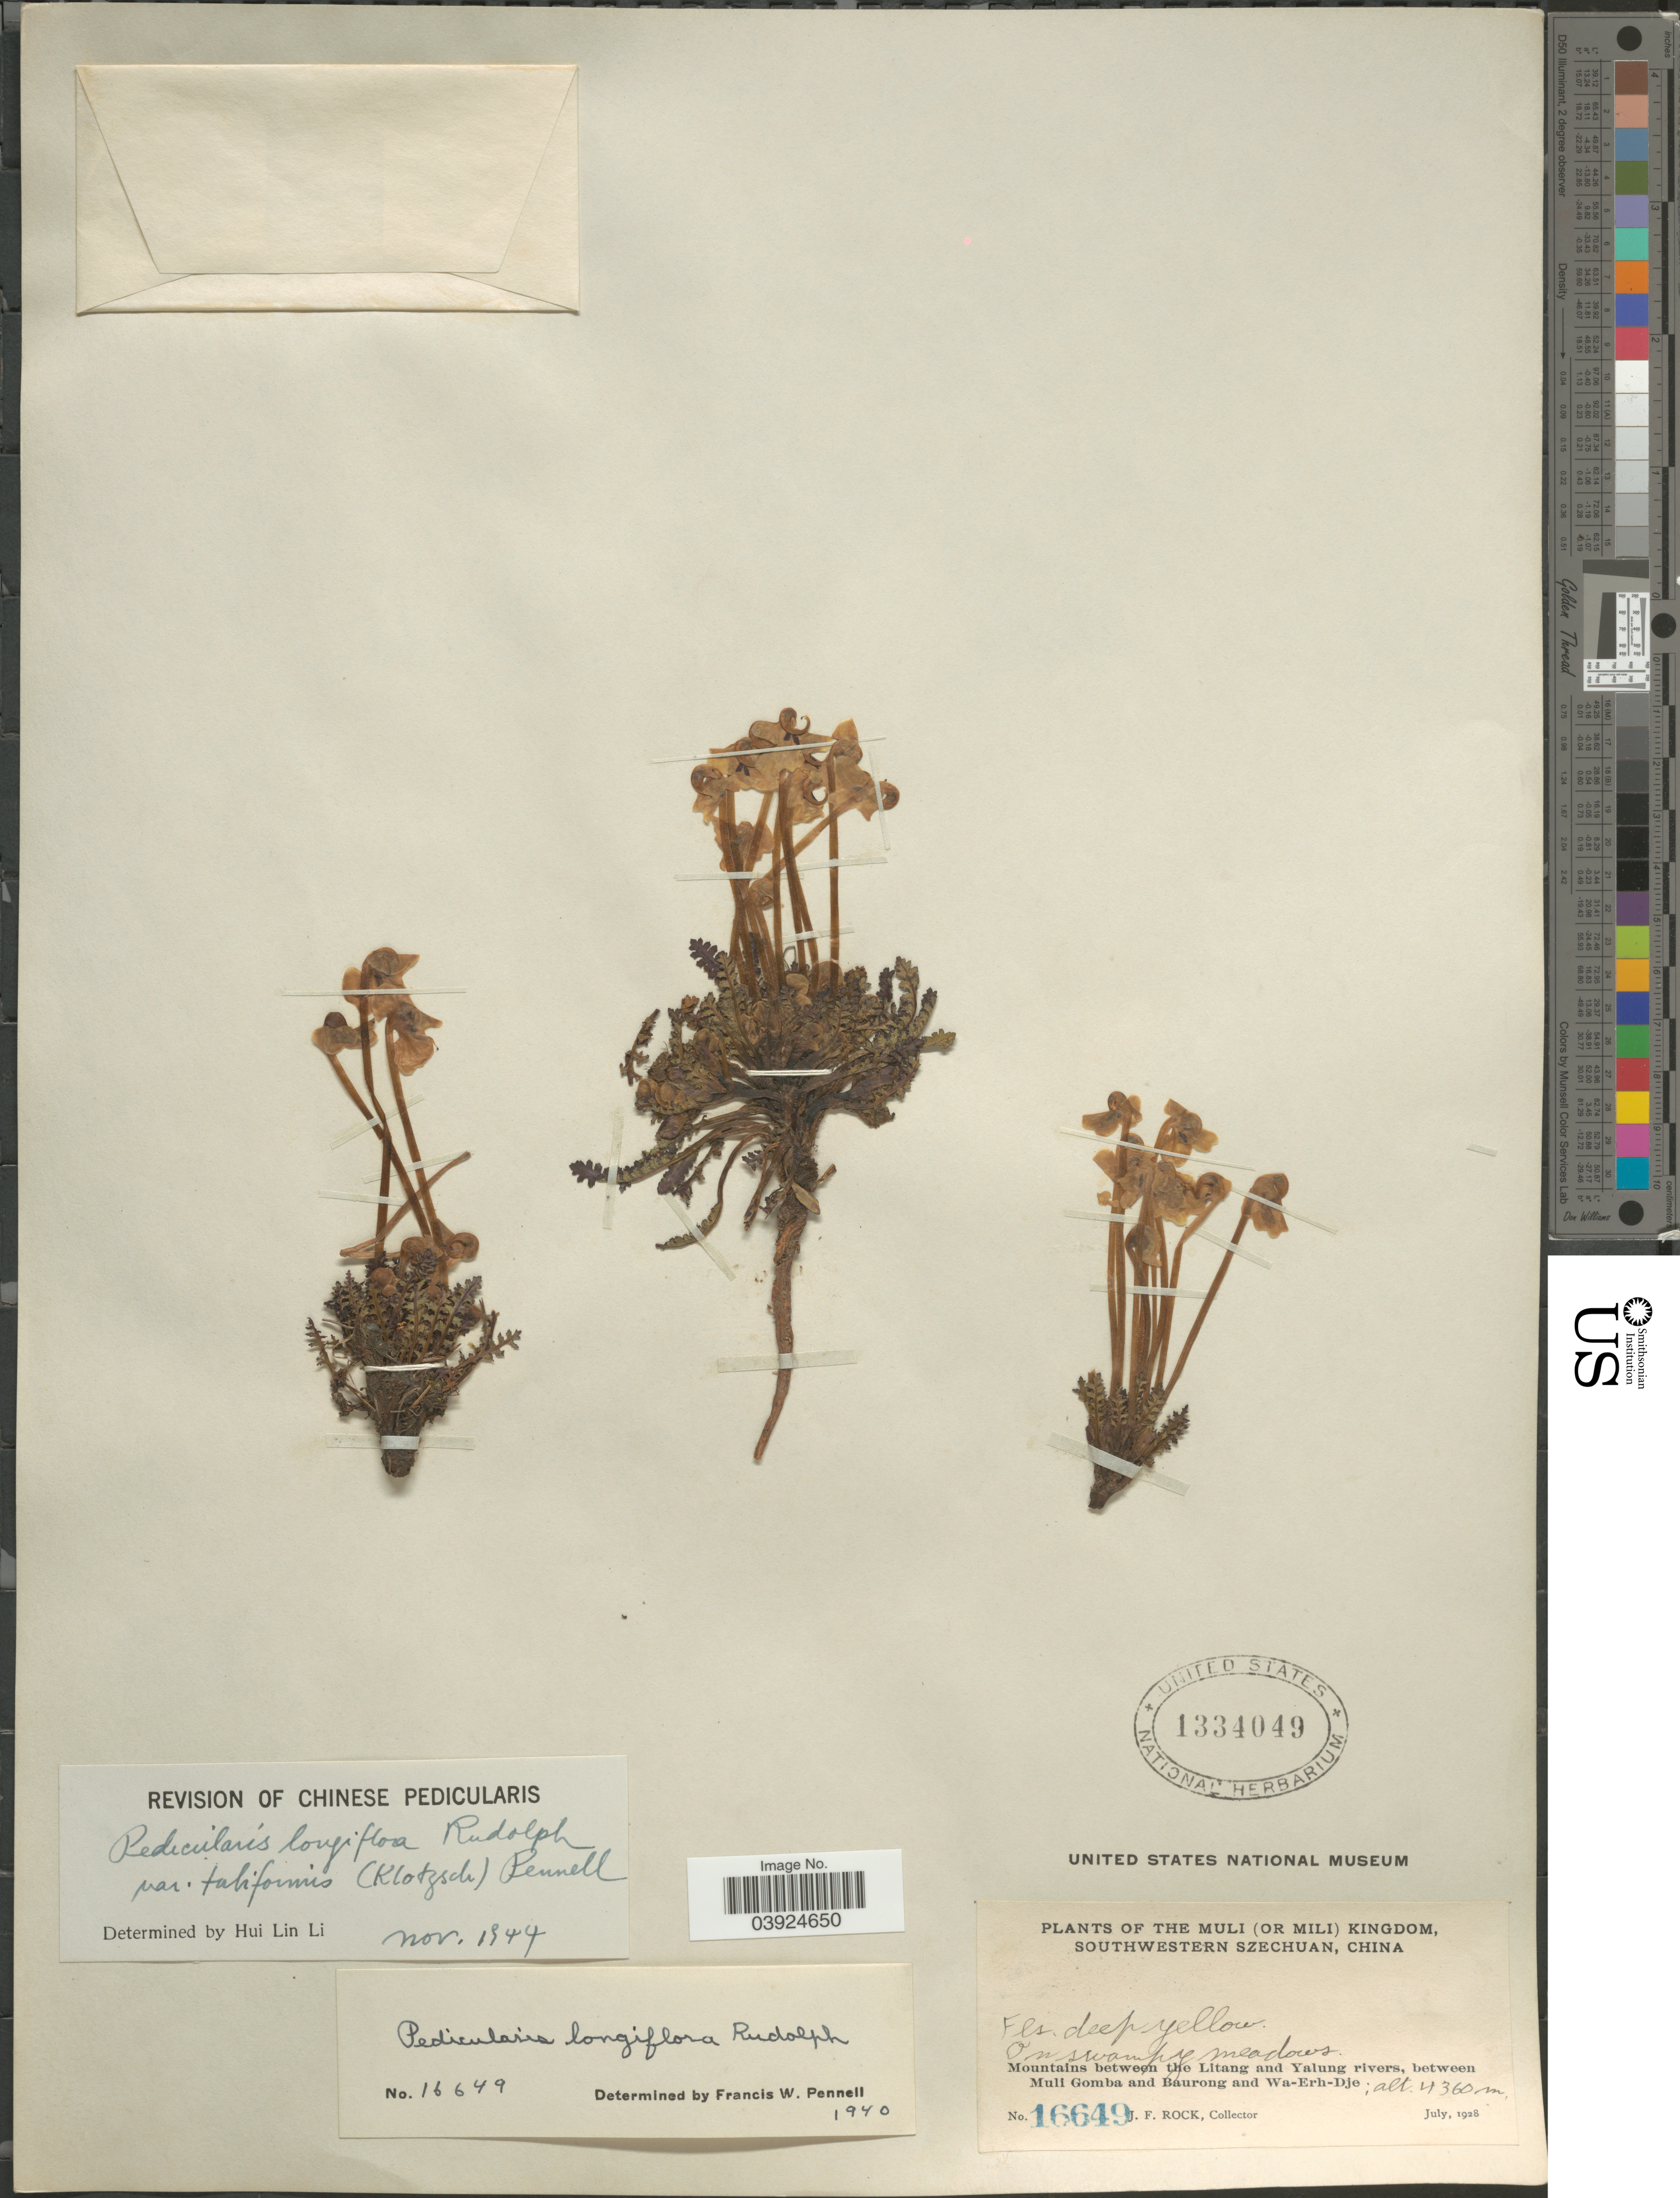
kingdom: Plantae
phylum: Tracheophyta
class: Magnoliopsida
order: Lamiales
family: Orobanchaceae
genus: Pedicularis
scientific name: Pedicularis longiflora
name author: Rudolph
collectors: J. Rock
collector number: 16649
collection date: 1928-07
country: China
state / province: Sichuan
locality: The Muli (or Mili) Kingdom, Southwestern Szechuan. Mountains between the Litang and Yalung rivers, between Muli Gomba and Baurong and Wa-Erh-Dje.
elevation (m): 4360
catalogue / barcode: US 1334049